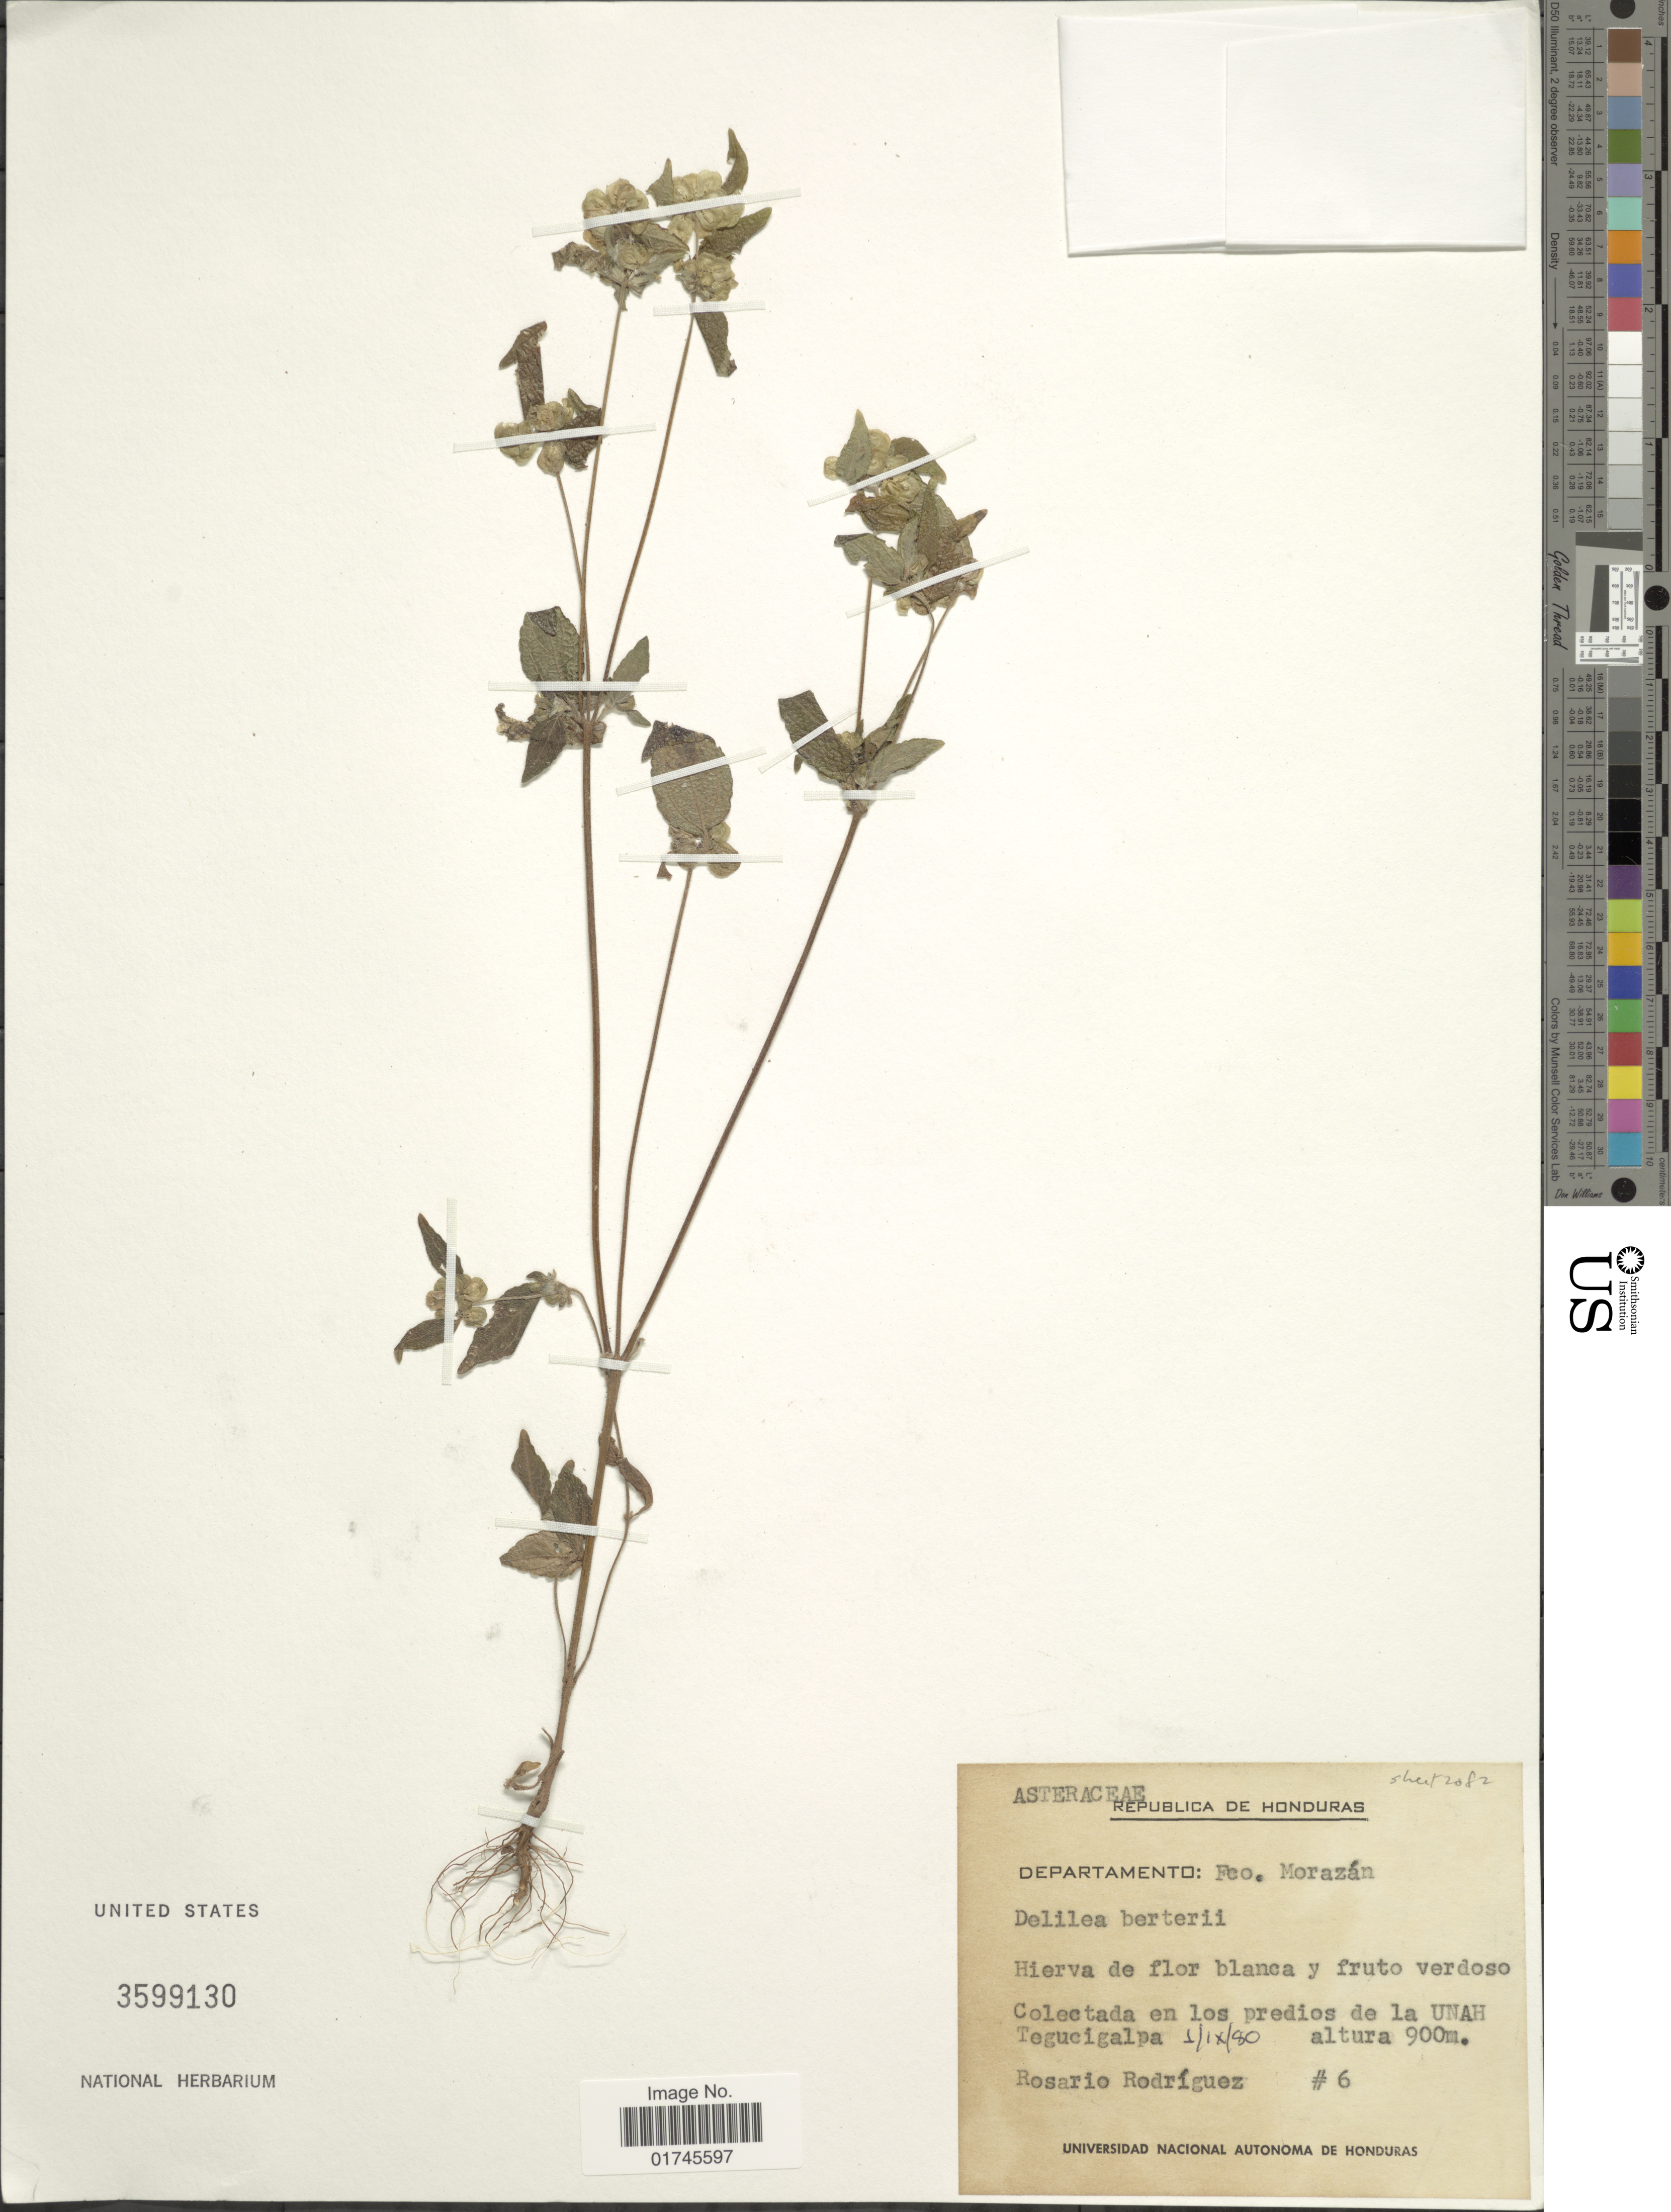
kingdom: Plantae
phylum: Tracheophyta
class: Magnoliopsida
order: Asterales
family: Asteraceae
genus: Delilia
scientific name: Delilia biflora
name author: (L.) Kuntze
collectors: R. Rodríguez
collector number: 6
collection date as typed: Transcribed d/m/y: 1/9/80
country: Honduras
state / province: Fco. Morazán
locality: Departamento: Fco Morazán, Colectada en los predios de la UNAH Tegucigalpa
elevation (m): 900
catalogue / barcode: US 3599130